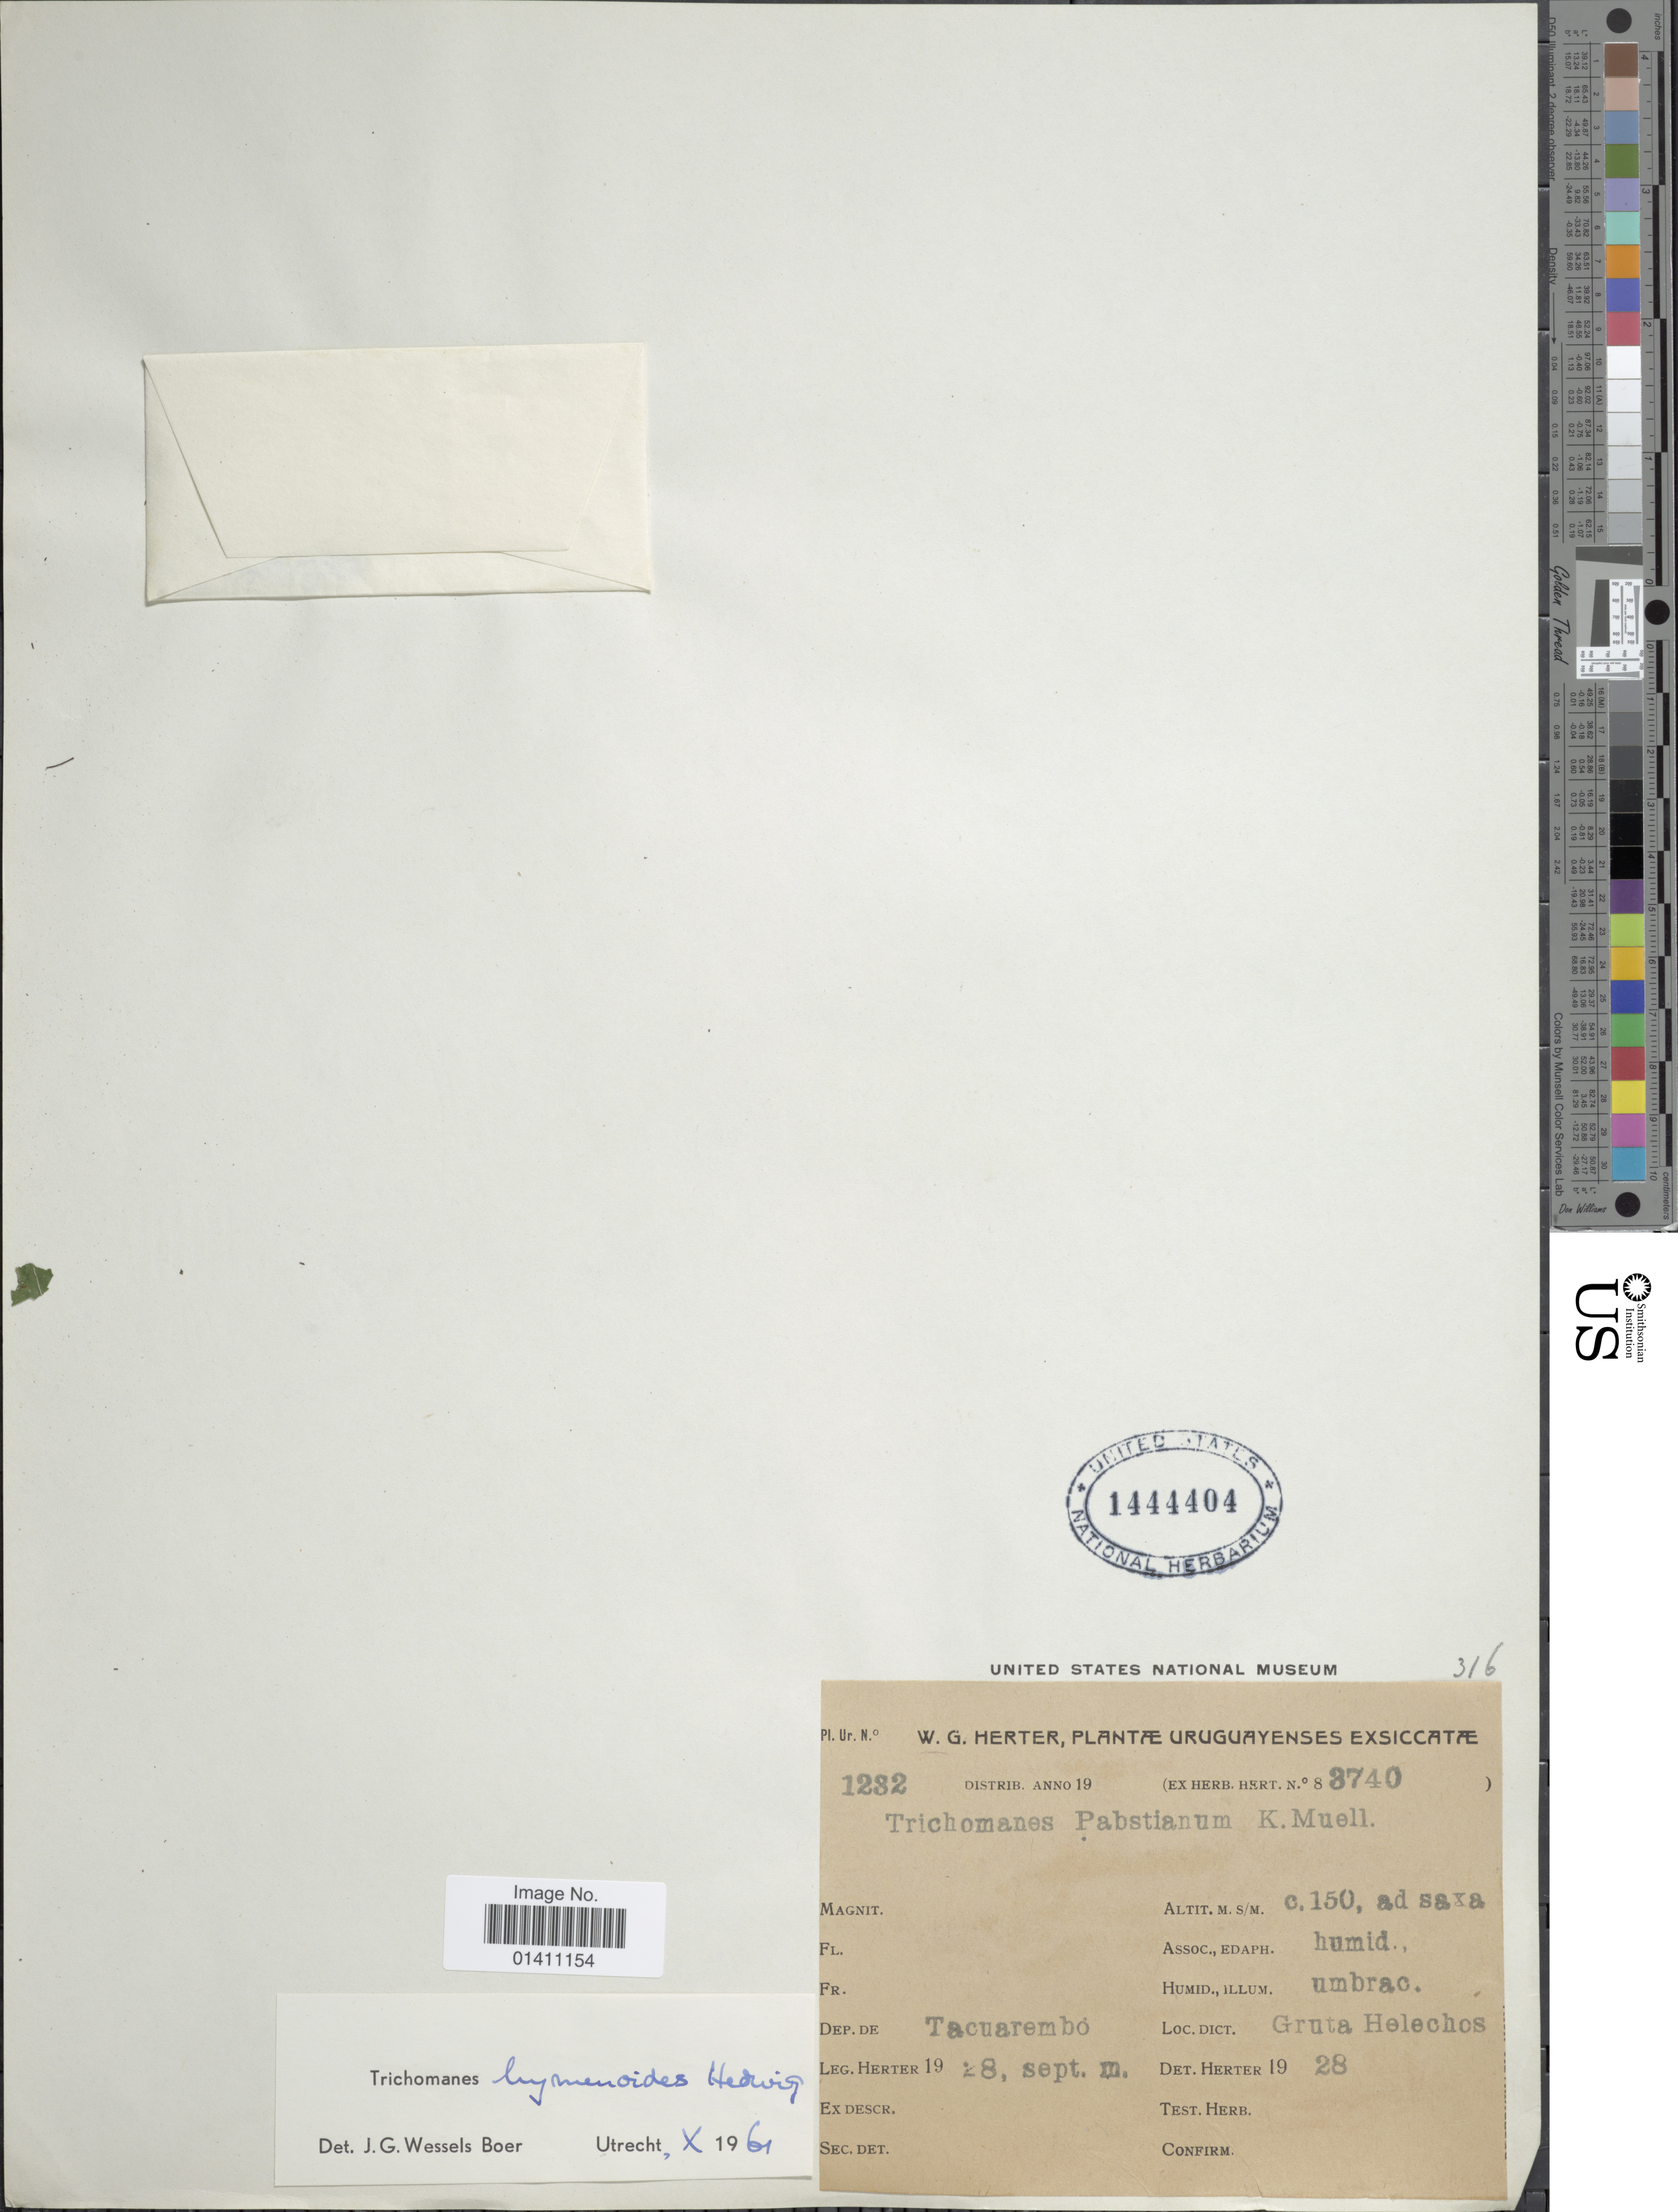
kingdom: Plantae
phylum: Tracheophyta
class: Polypodiopsida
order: Hymenophyllales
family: Hymenophyllaceae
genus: Didymoglossum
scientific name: Didymoglossum hymenoides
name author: (Hedw.) Copel.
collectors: W. G. Herter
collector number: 1232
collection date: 1928-09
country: Uruguay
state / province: Tacuarembó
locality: Gruta Helechos.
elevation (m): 150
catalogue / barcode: US 1444404